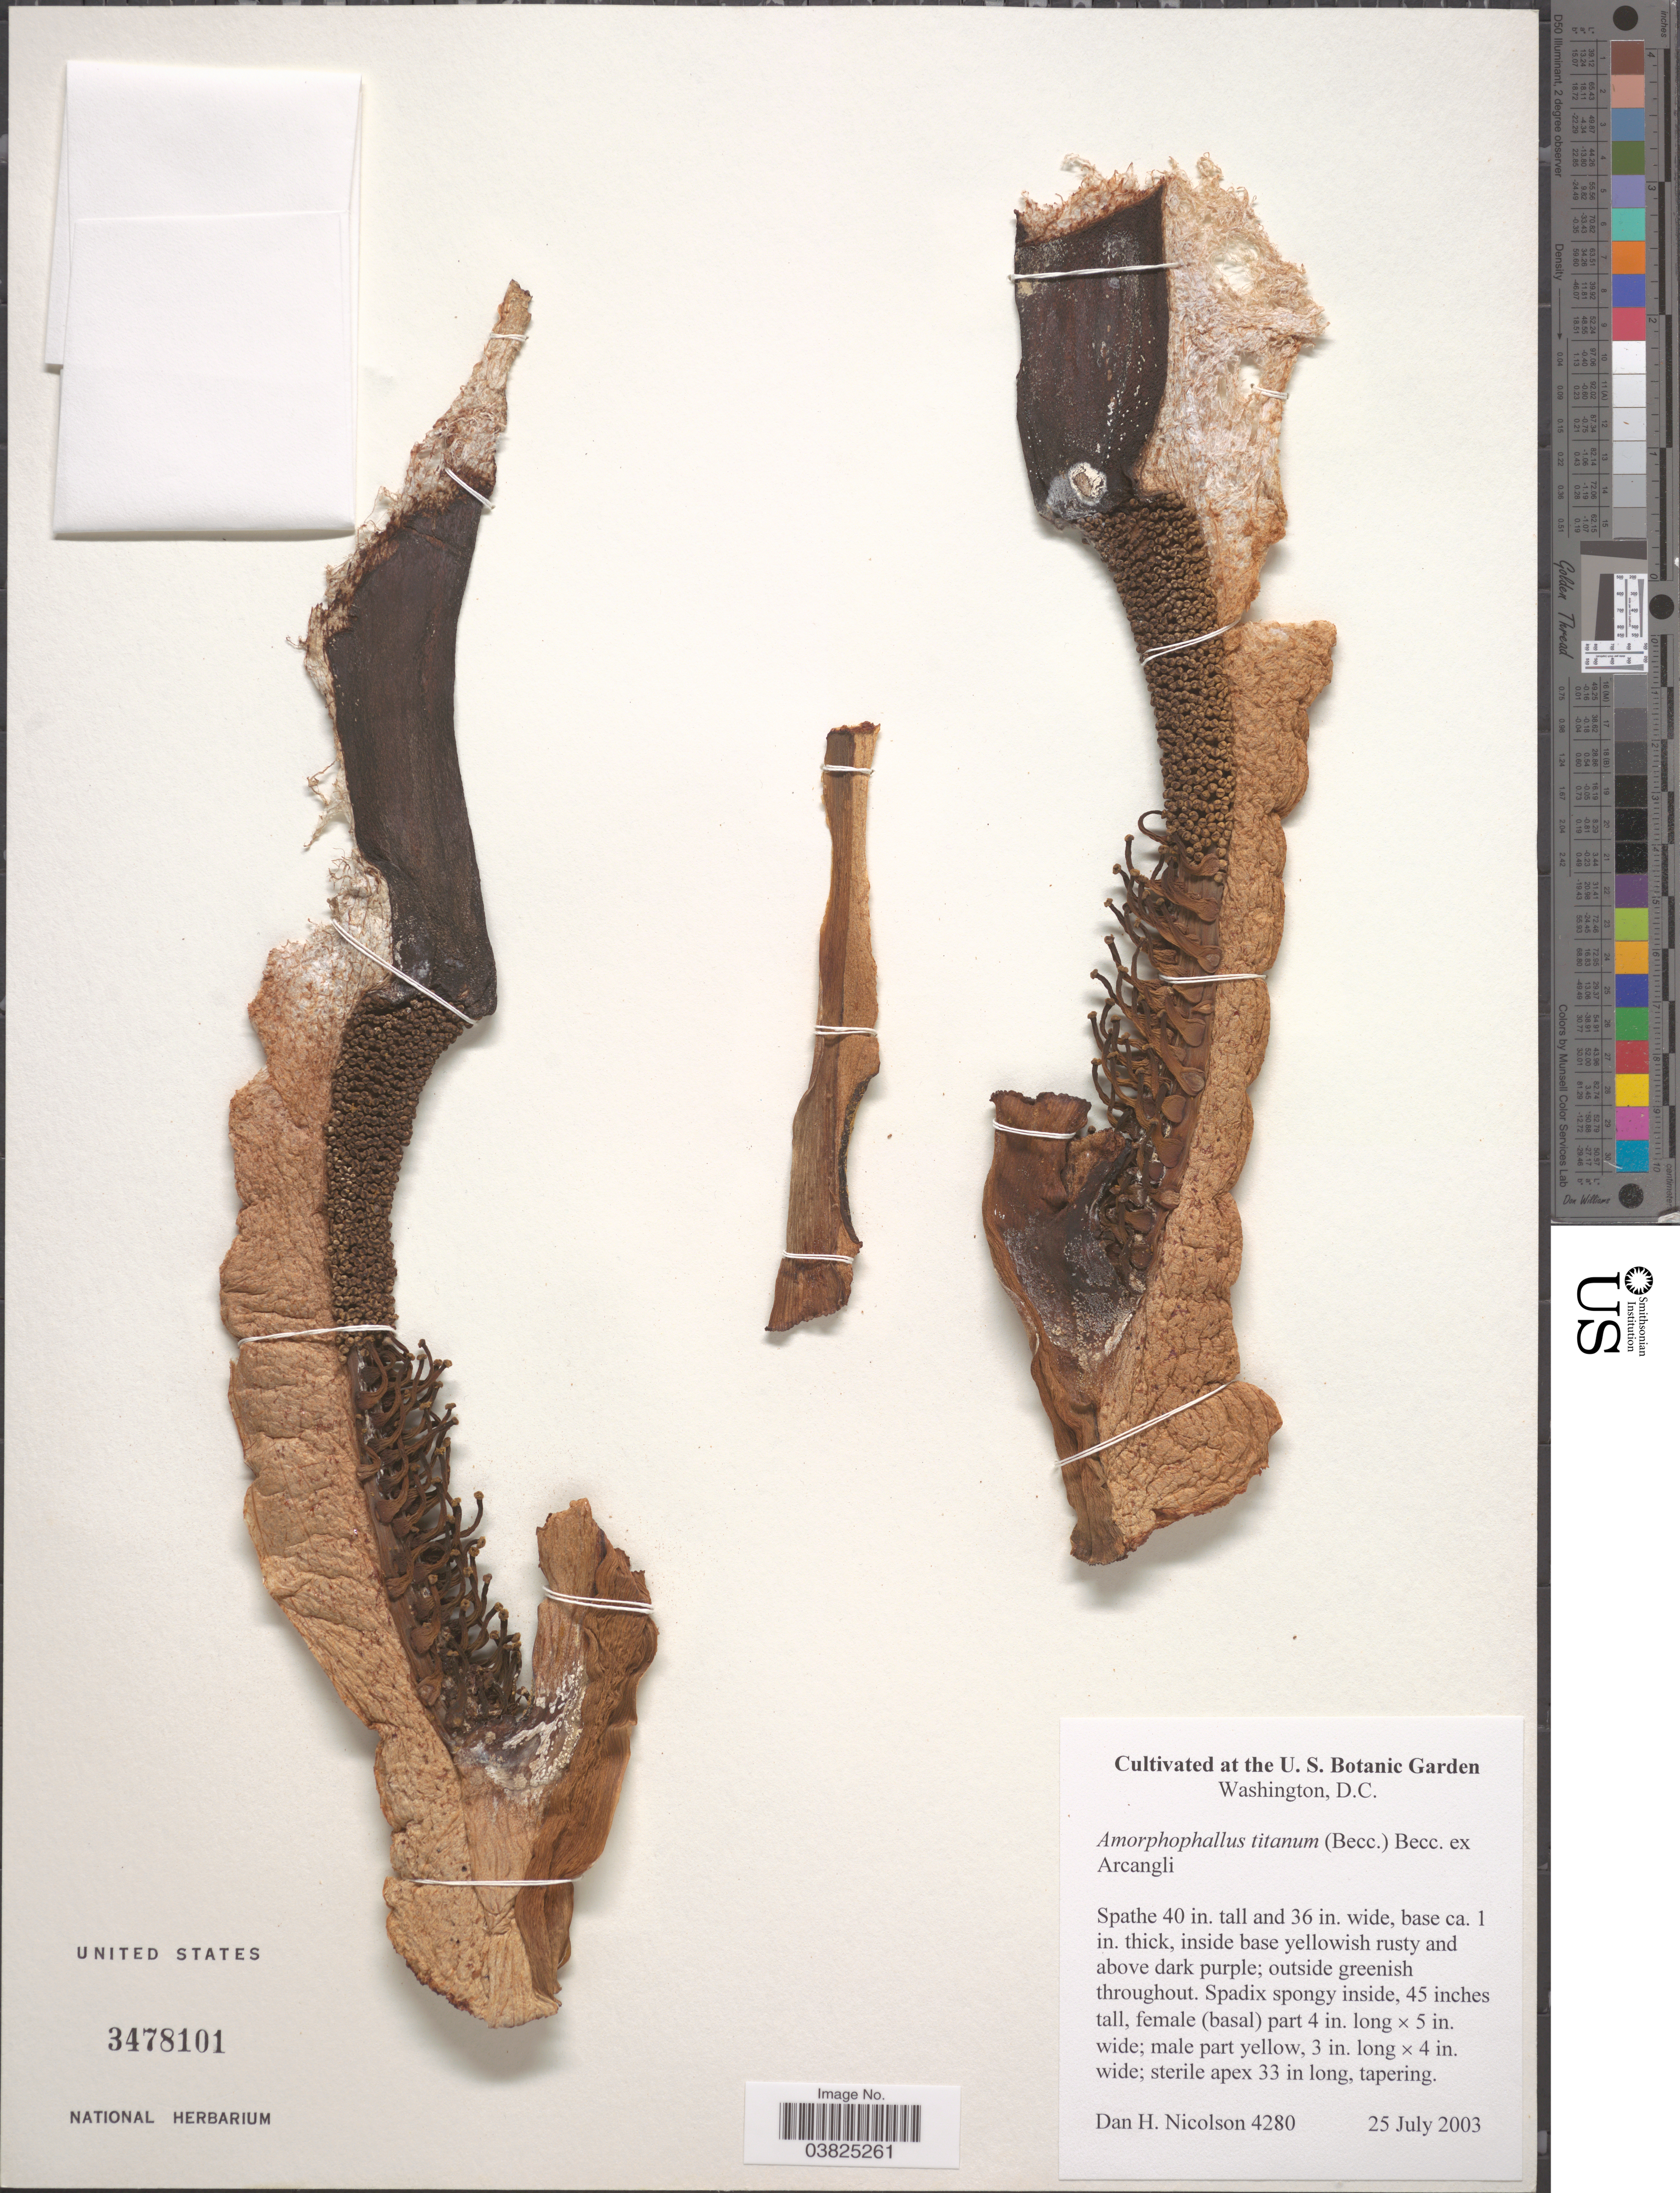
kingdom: Plantae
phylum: Tracheophyta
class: Liliopsida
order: Alismatales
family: Araceae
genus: Amorphophallus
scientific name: Amorphophallus titanum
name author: Becc.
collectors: D. H. Nicolson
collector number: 4280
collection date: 2003-07-25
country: United States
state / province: District of Columbia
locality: U.S. Botanic Garden. Washington.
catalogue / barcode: US 3478101